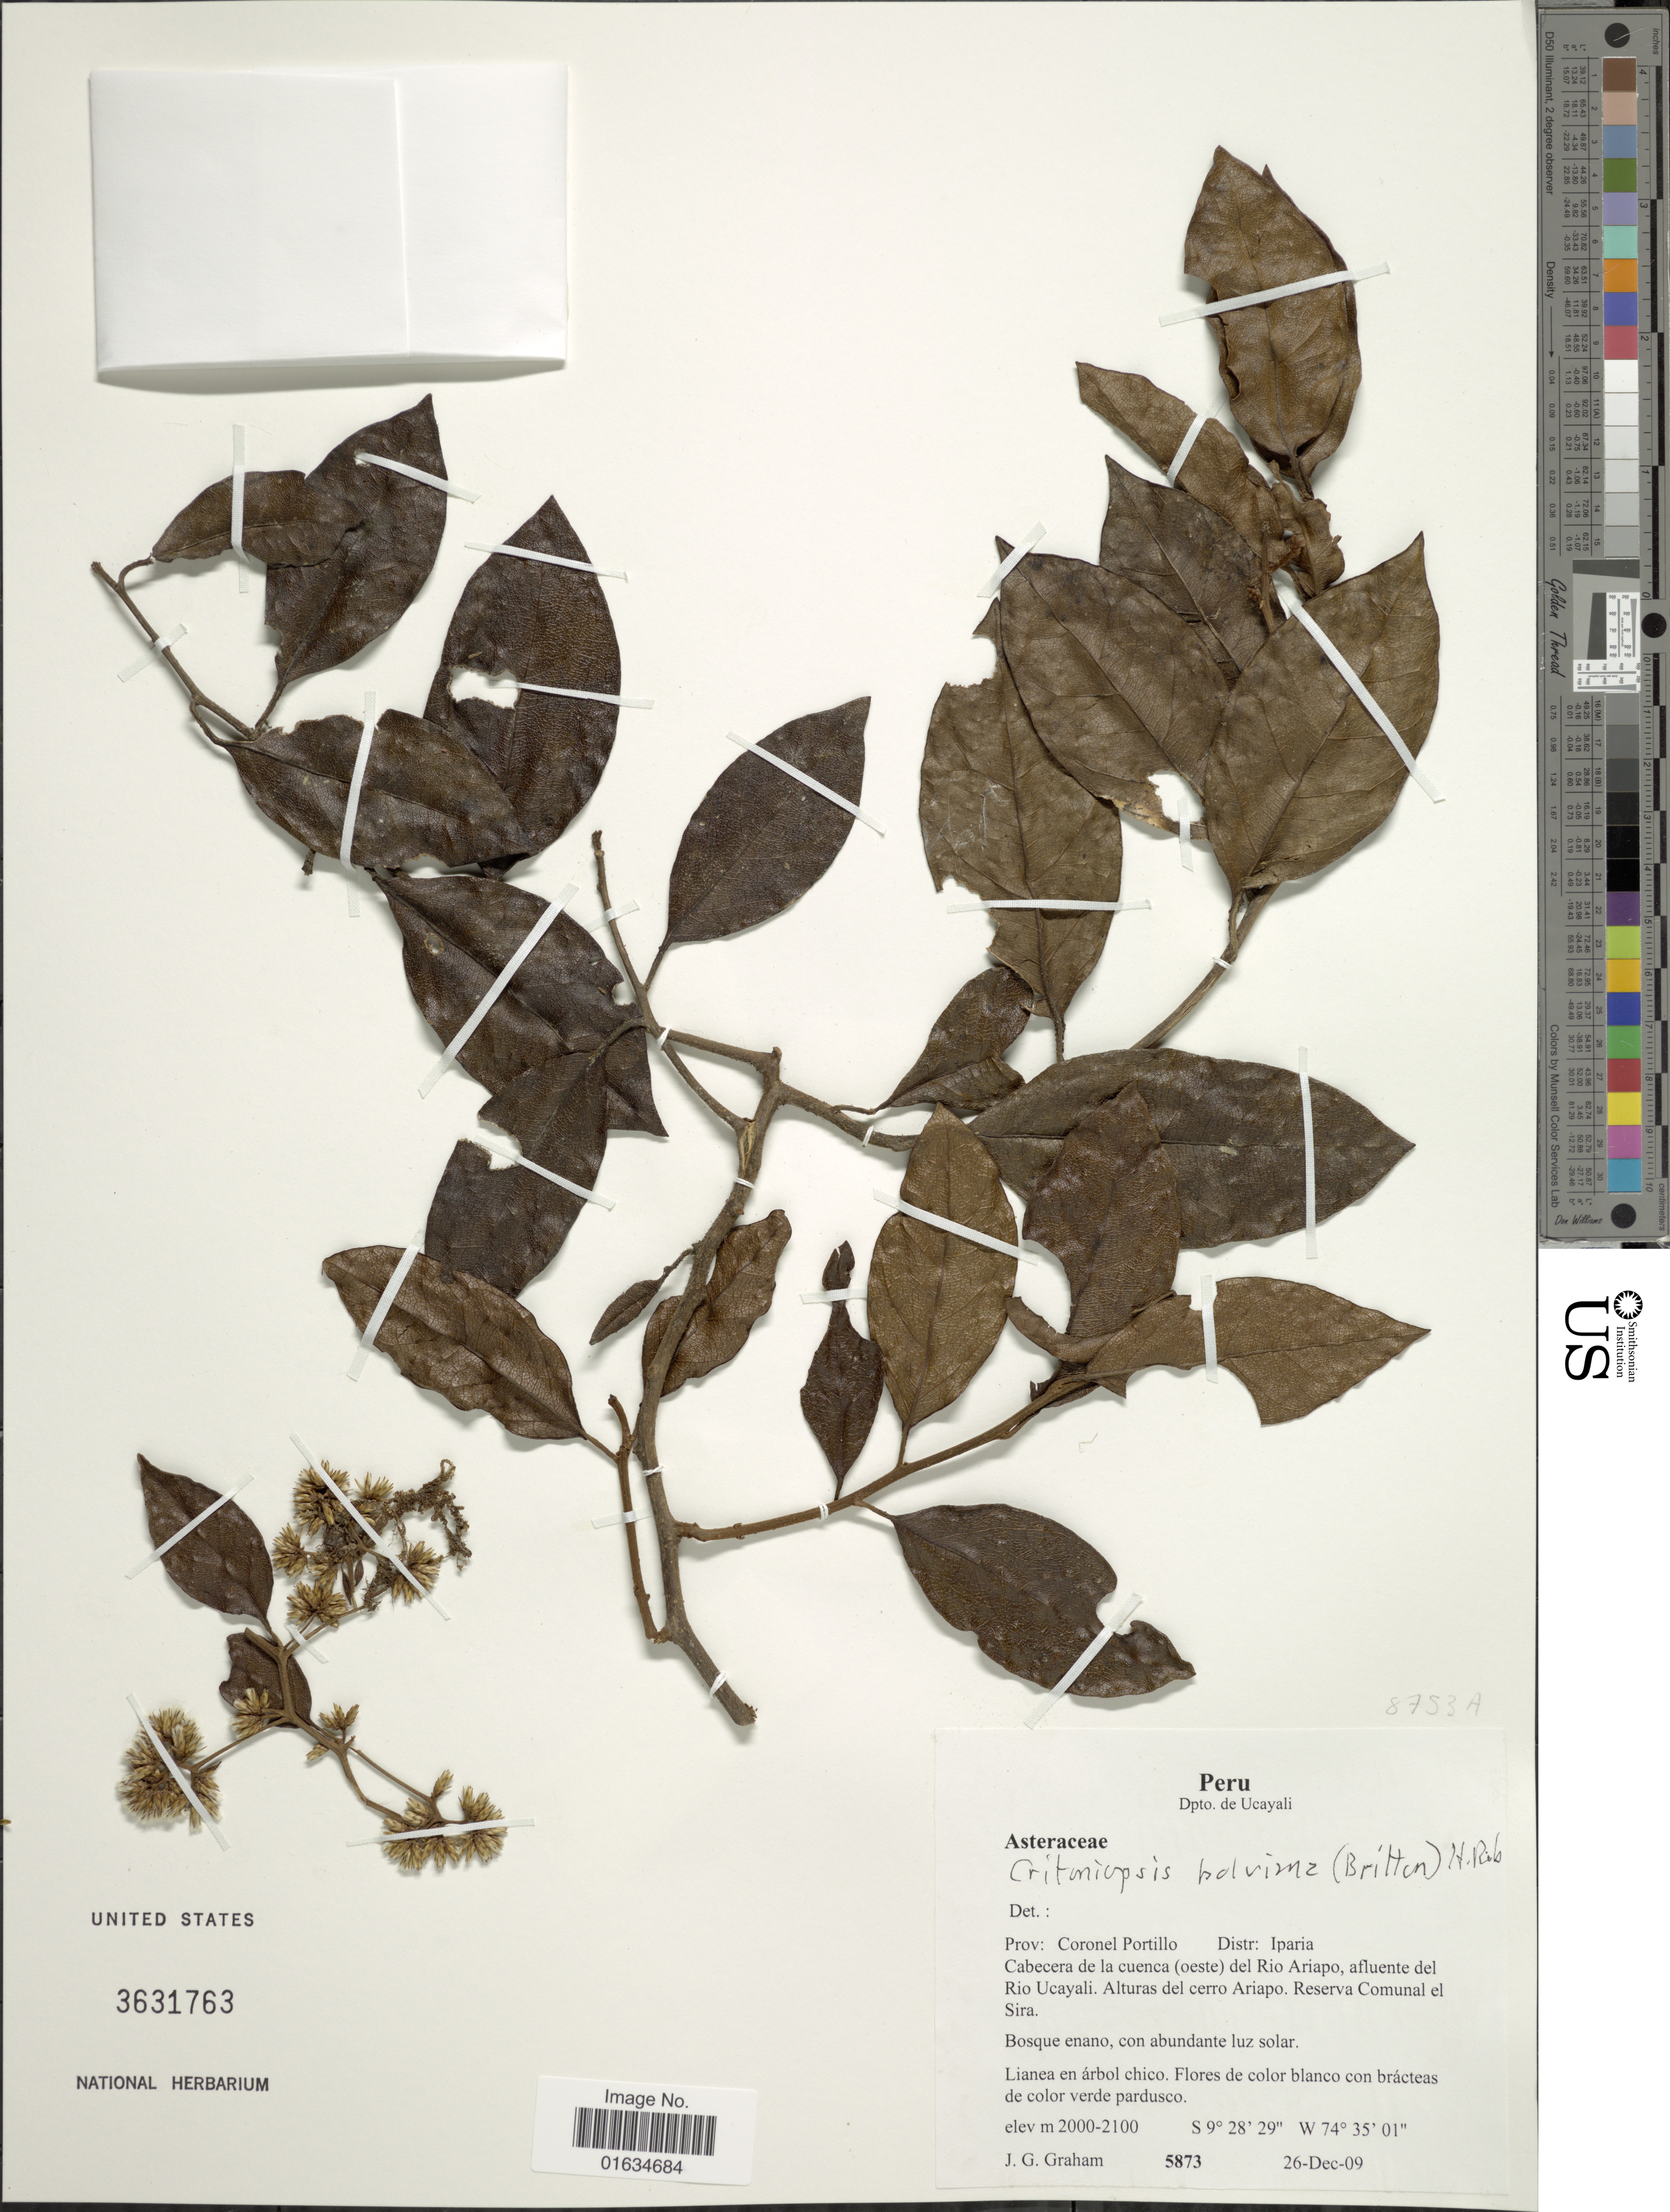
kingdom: Plantae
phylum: Tracheophyta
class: Magnoliopsida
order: Asterales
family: Asteraceae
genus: Critoniopsis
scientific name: Critoniopsis boliviana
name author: (Britton) H. Rob.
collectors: J. Graham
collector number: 5873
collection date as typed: Transcribed d/m/y: 26/12/9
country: Peru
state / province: Ucayali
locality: Prov: Coronel Portillo, Distr: Iparia, Cabecera de la cuenca (oeste) del Rio Ariapo, afluente del Rio Ucayalli, alturad del cerro Apario, Reserva Comunal el Sira.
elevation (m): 2000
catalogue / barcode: US 3631763